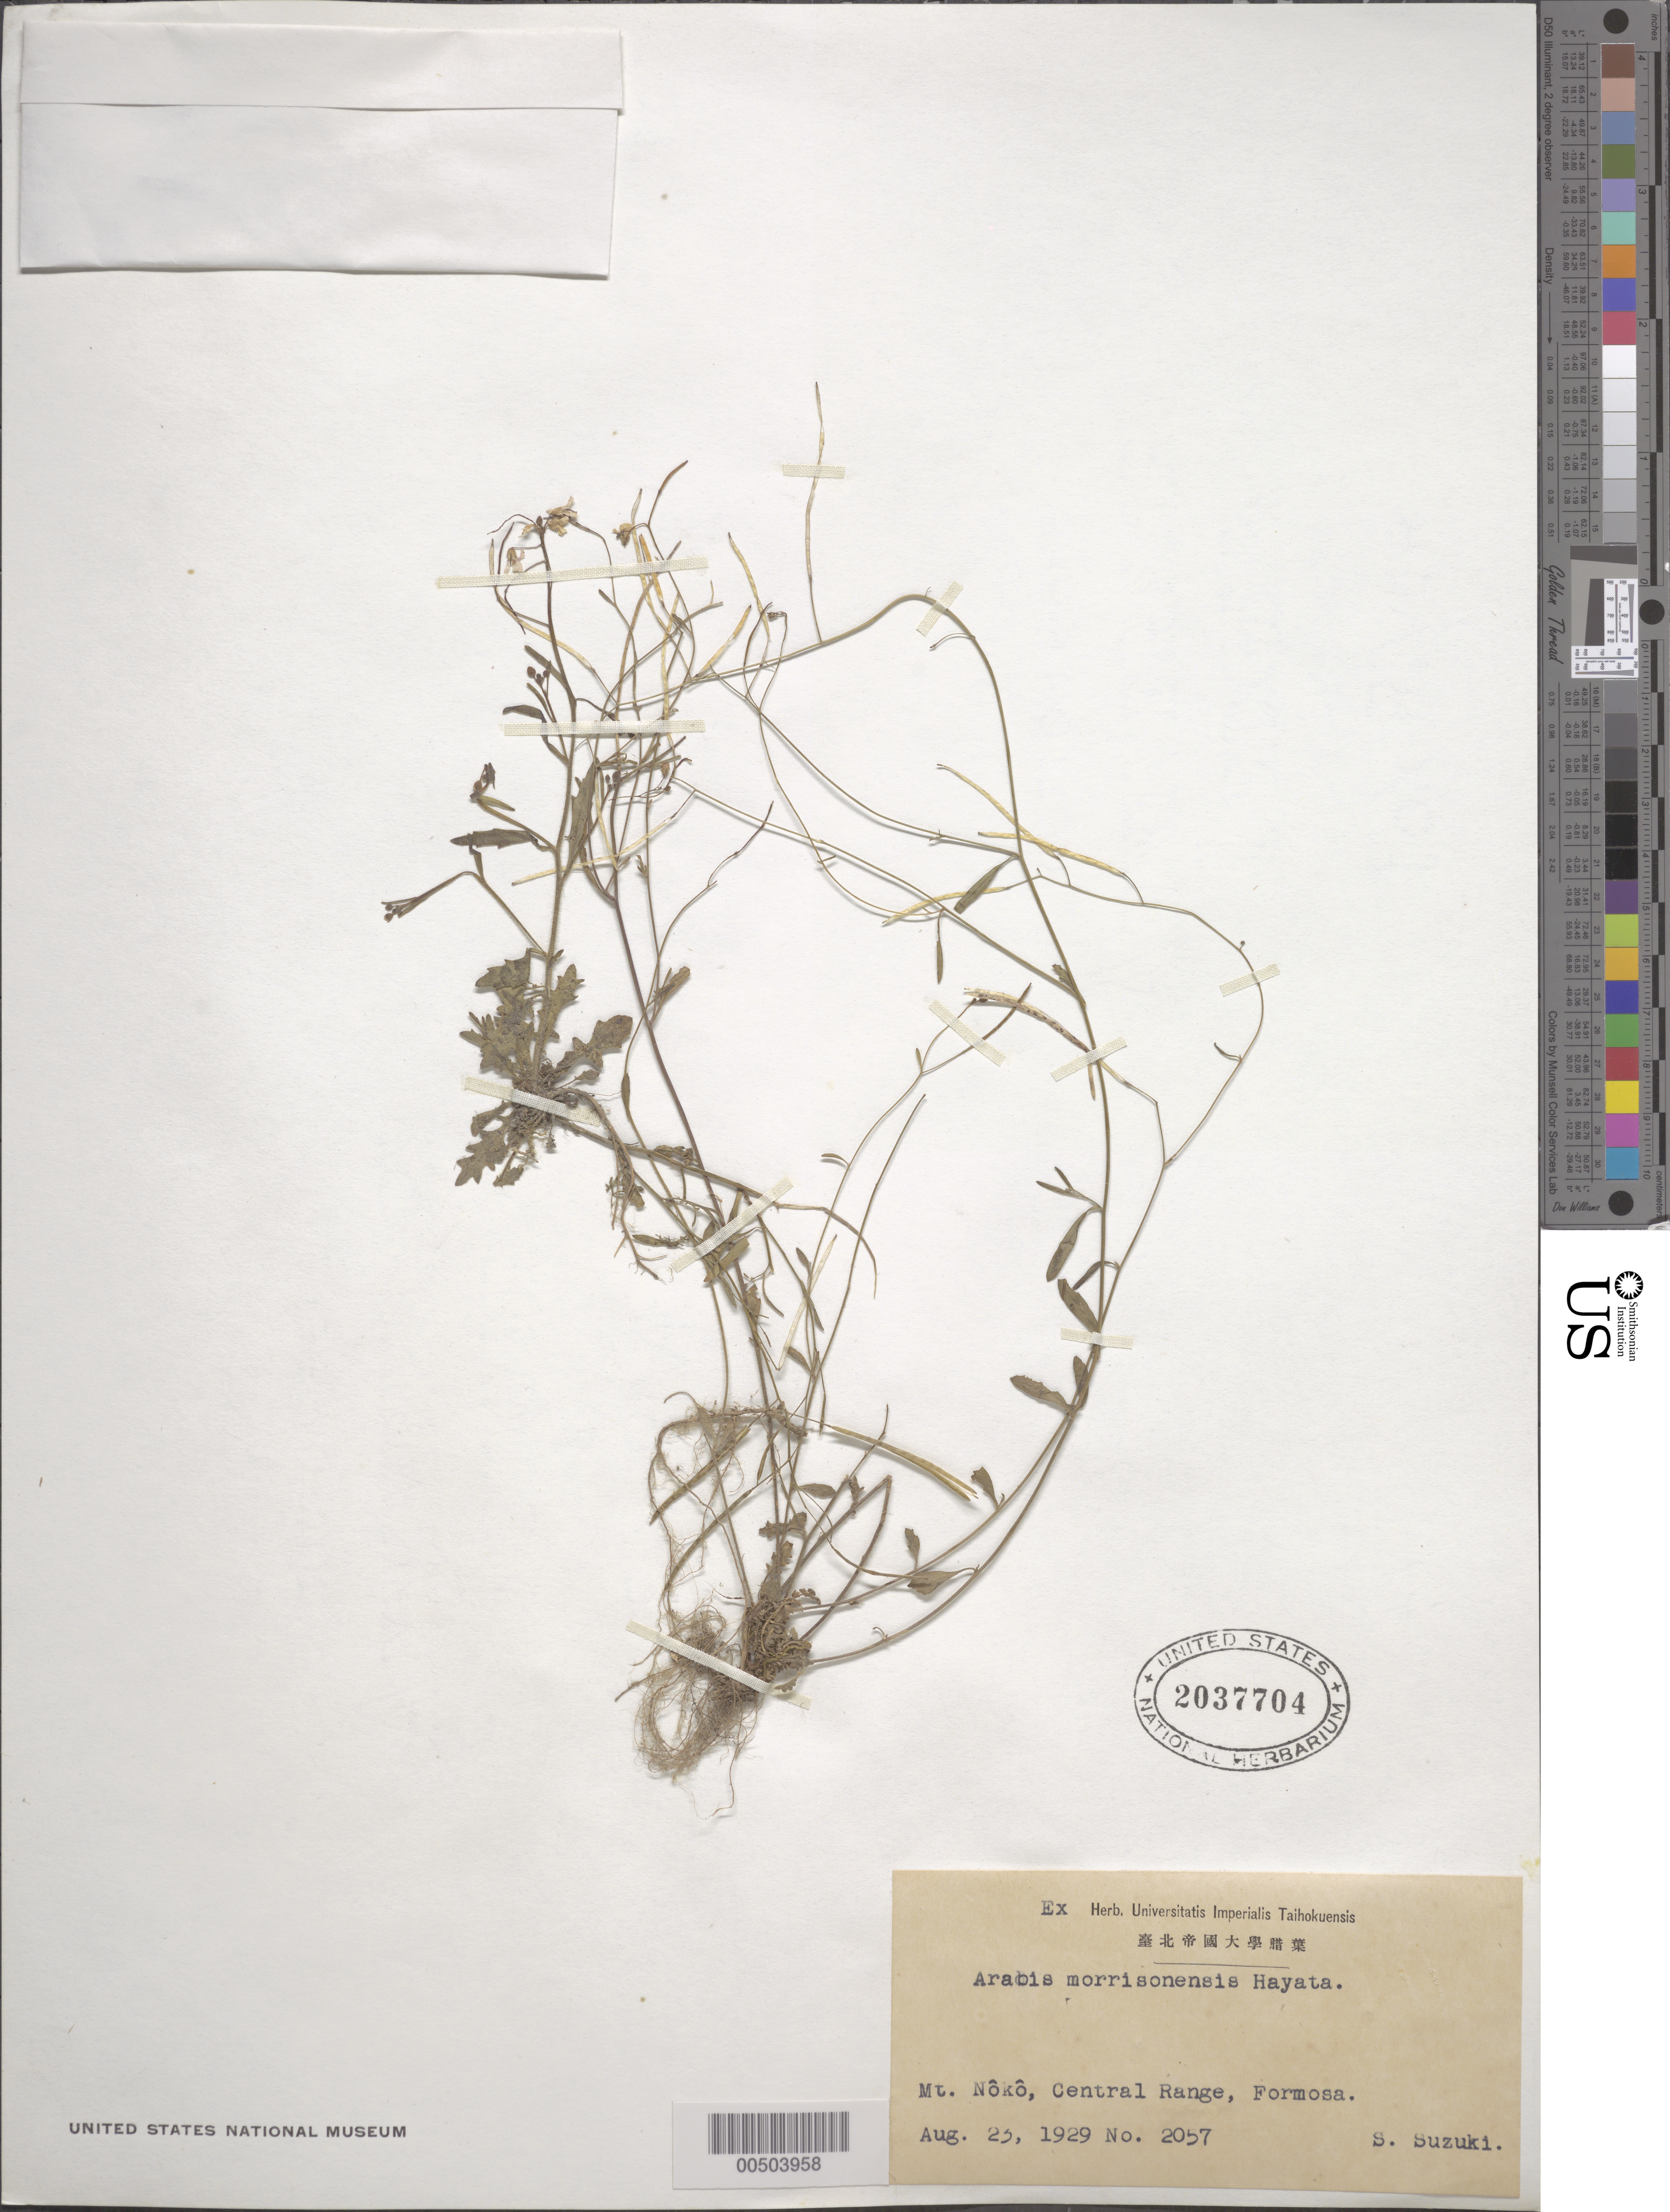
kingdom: Plantae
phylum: Tracheophyta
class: Magnoliopsida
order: Brassicales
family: Brassicaceae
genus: Arabis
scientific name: Arabis morrisonensis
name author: Hayata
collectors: S. Suzuki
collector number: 2057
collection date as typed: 23 Aug 1929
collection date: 1929-08-23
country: Taiwan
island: Taiwan [Formosa]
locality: Mt. Noko, Central Range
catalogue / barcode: US 2037704